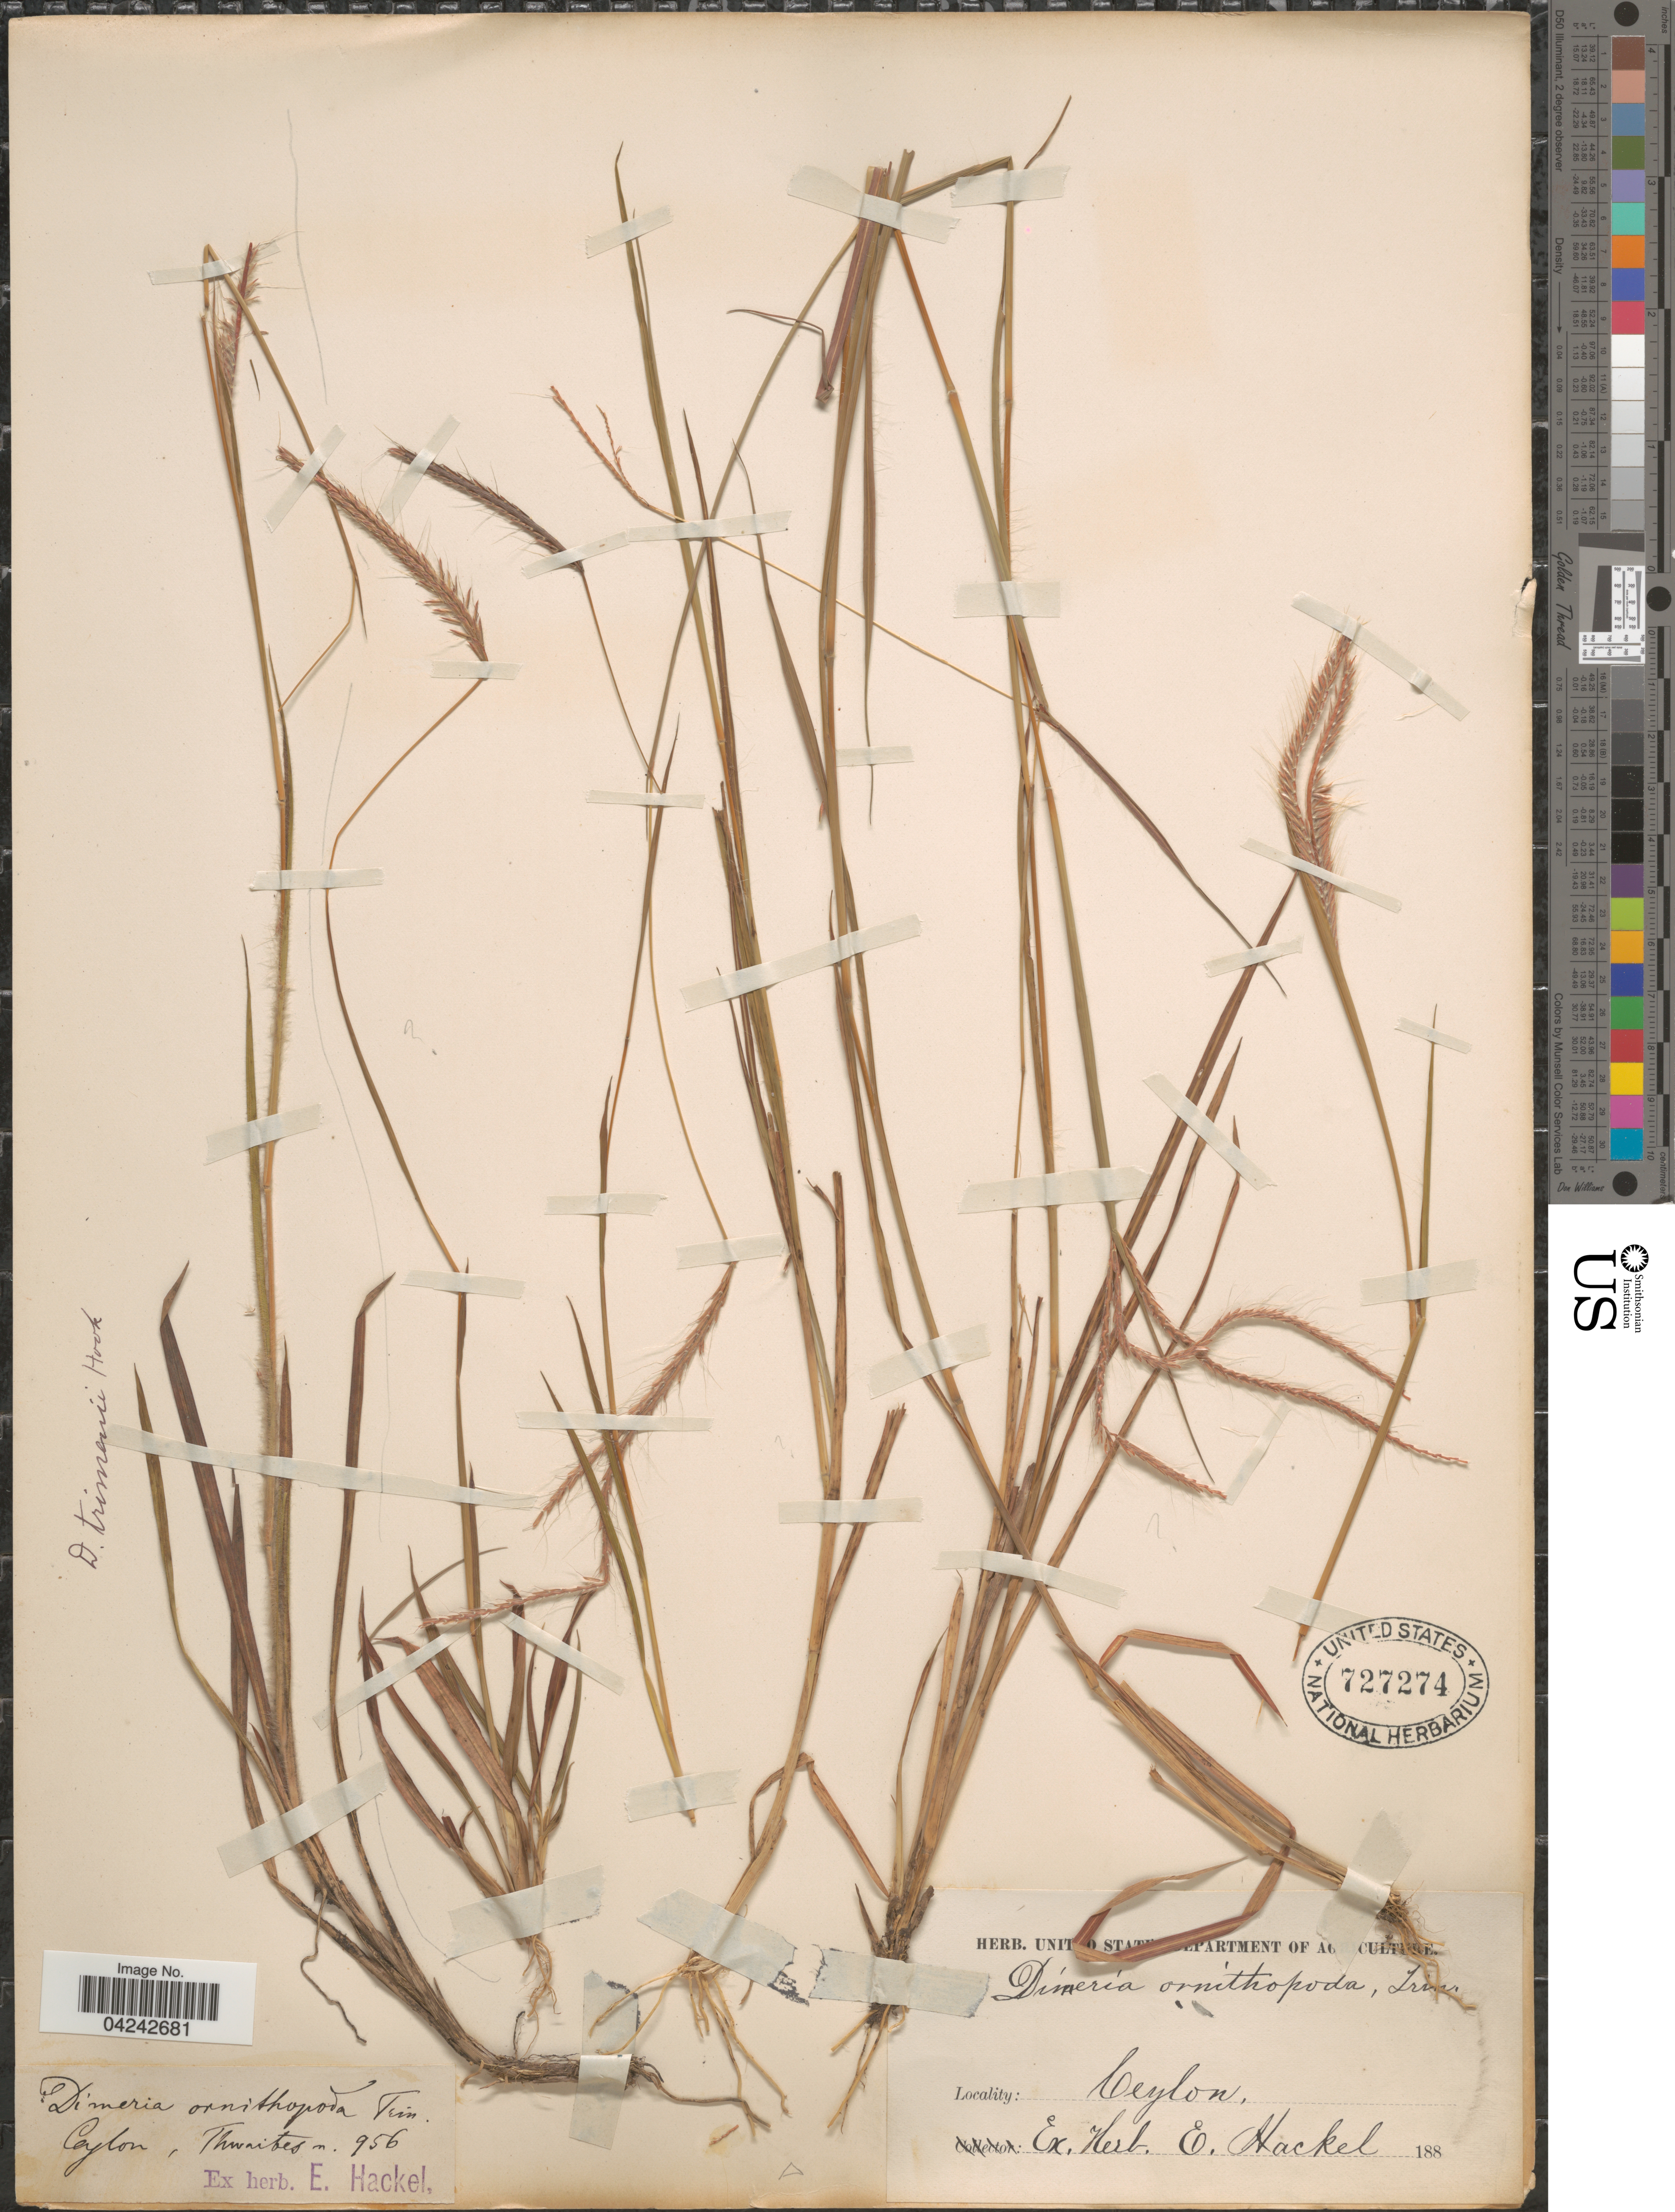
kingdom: Plantae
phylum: Tracheophyta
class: Liliopsida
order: Poales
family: Poaceae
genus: Dimeria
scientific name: Dimeria pubescens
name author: Hack.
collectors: Thwaites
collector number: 956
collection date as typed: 188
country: Sri Lanka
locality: Ceylon.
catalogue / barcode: US 727274